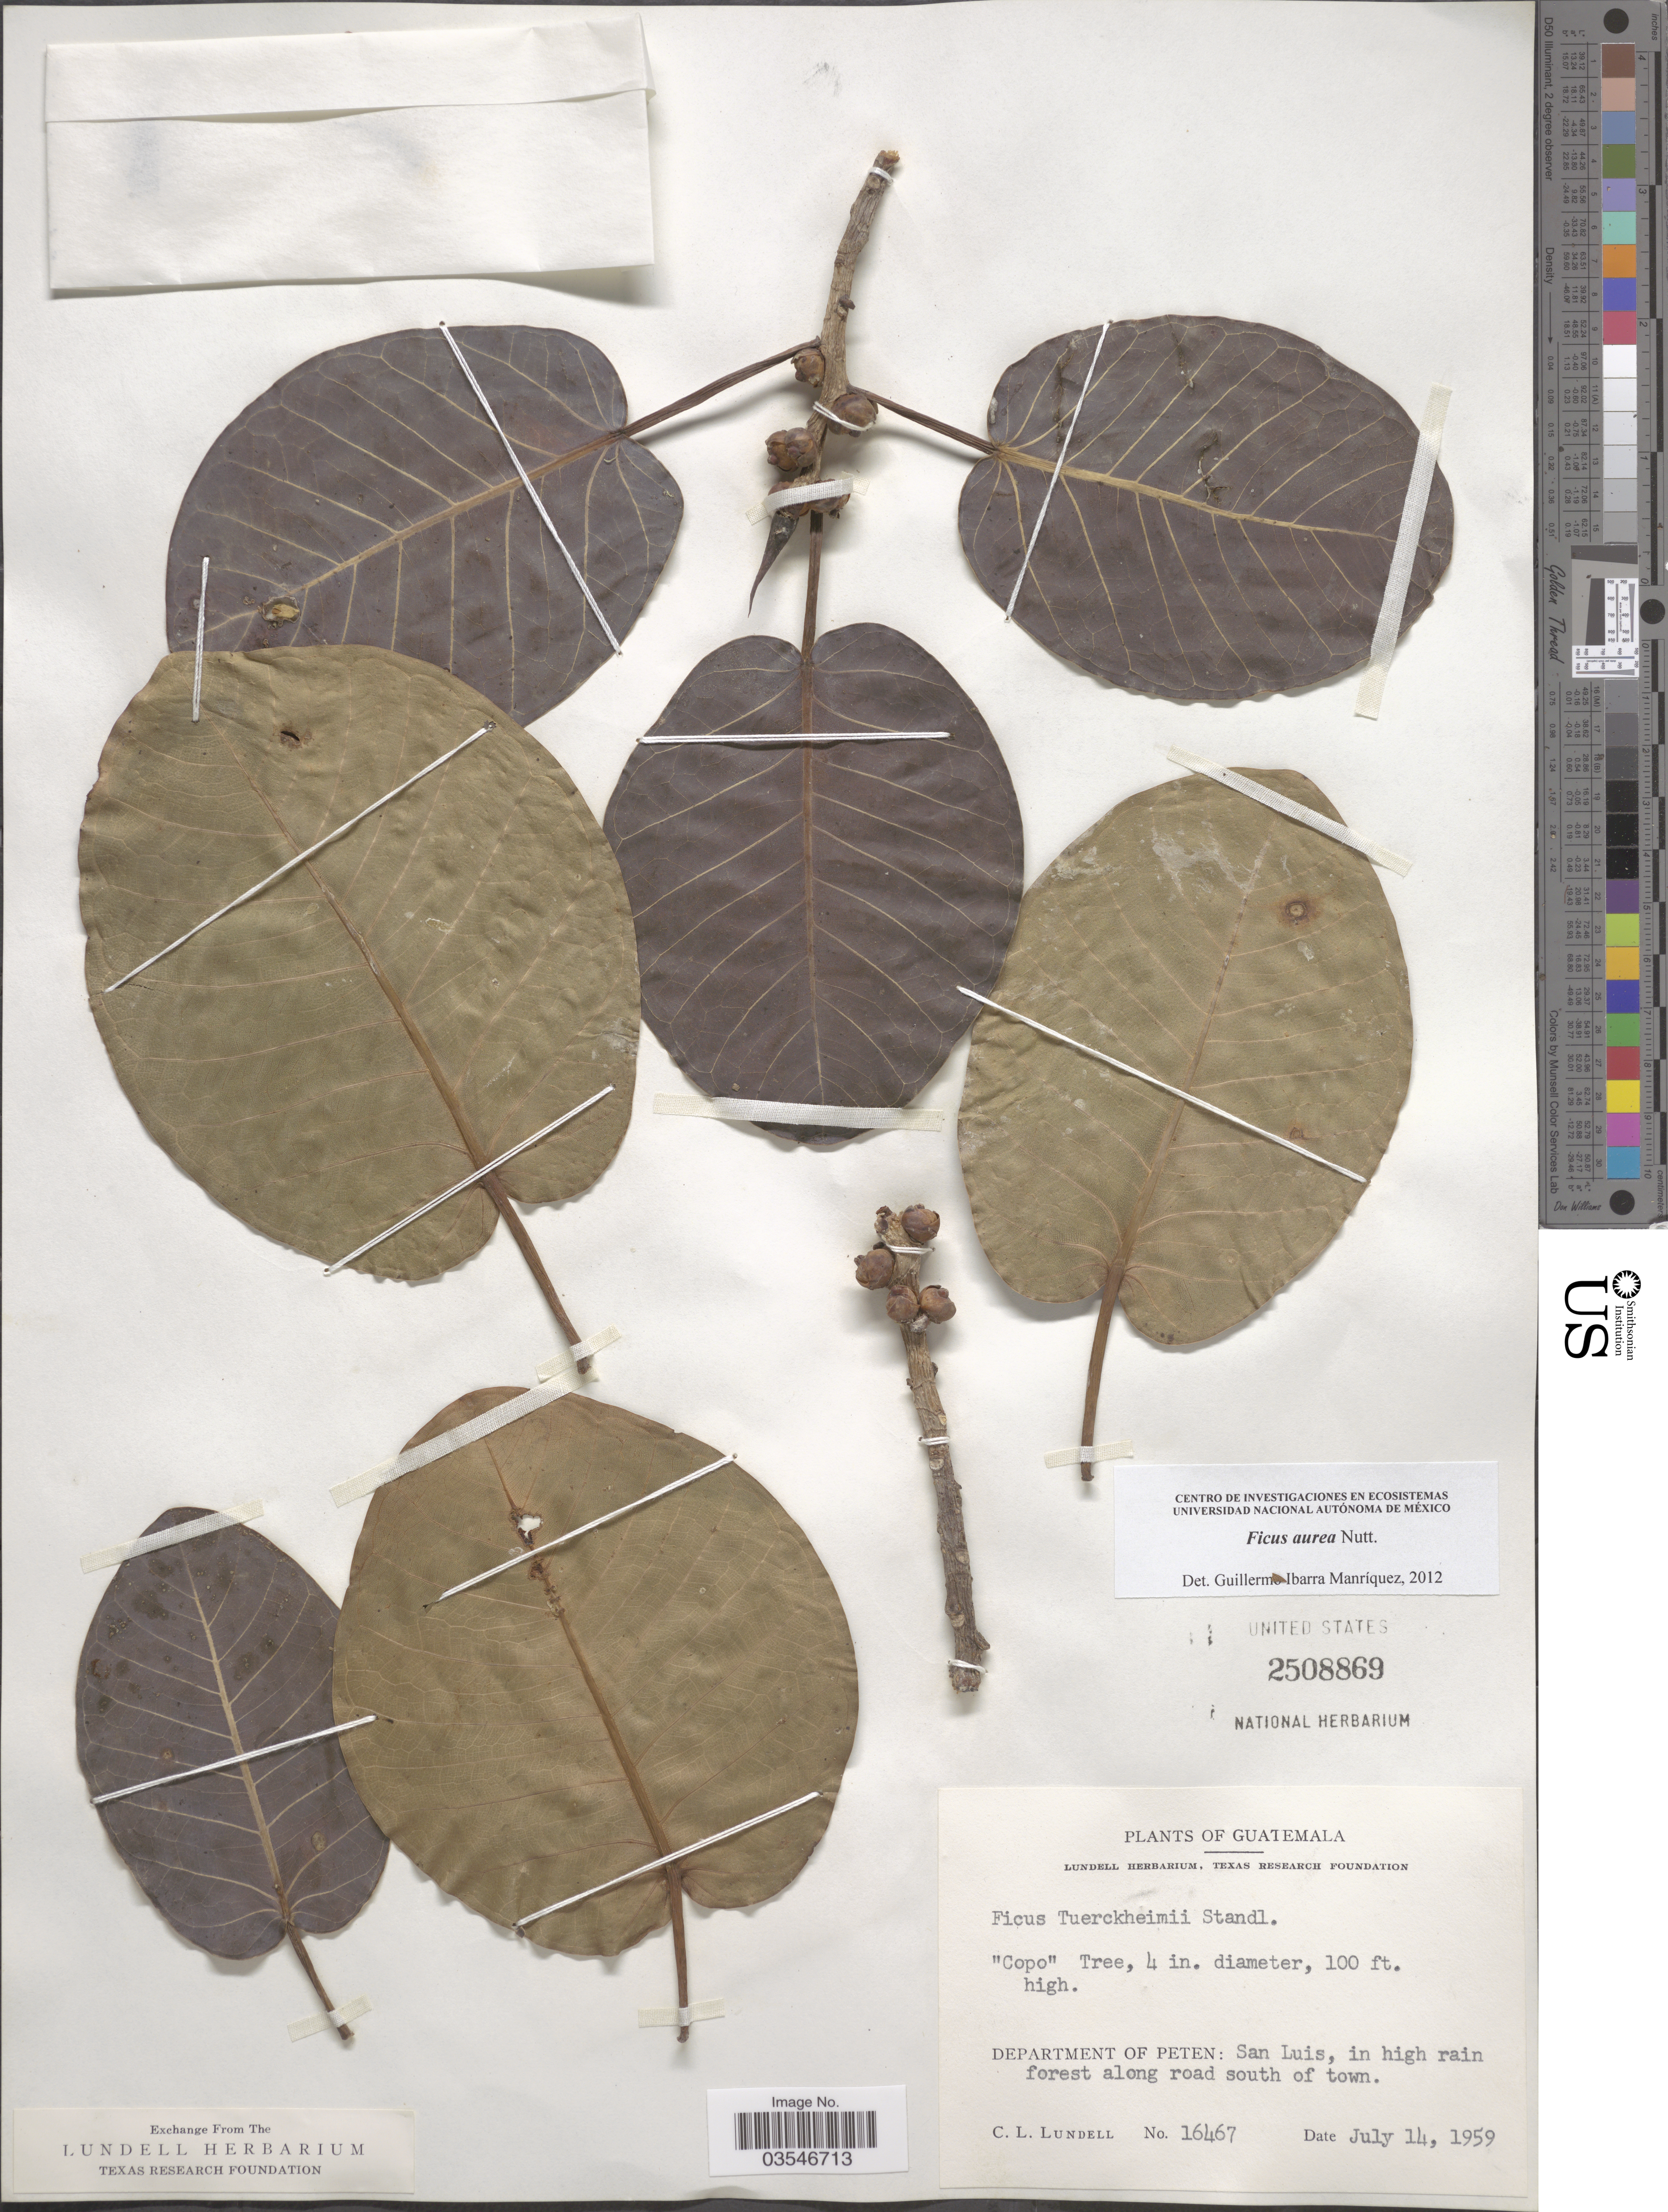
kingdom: Plantae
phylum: Tracheophyta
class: Magnoliopsida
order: Rosales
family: Moraceae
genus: Ficus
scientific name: Ficus aurea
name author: Nutt.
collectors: C. L. Lundell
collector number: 16467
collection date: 1959-07-14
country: Guatemala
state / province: El Peten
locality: Department of Peten: San Luis, in high rain forest along road south of town.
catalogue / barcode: US 2508869